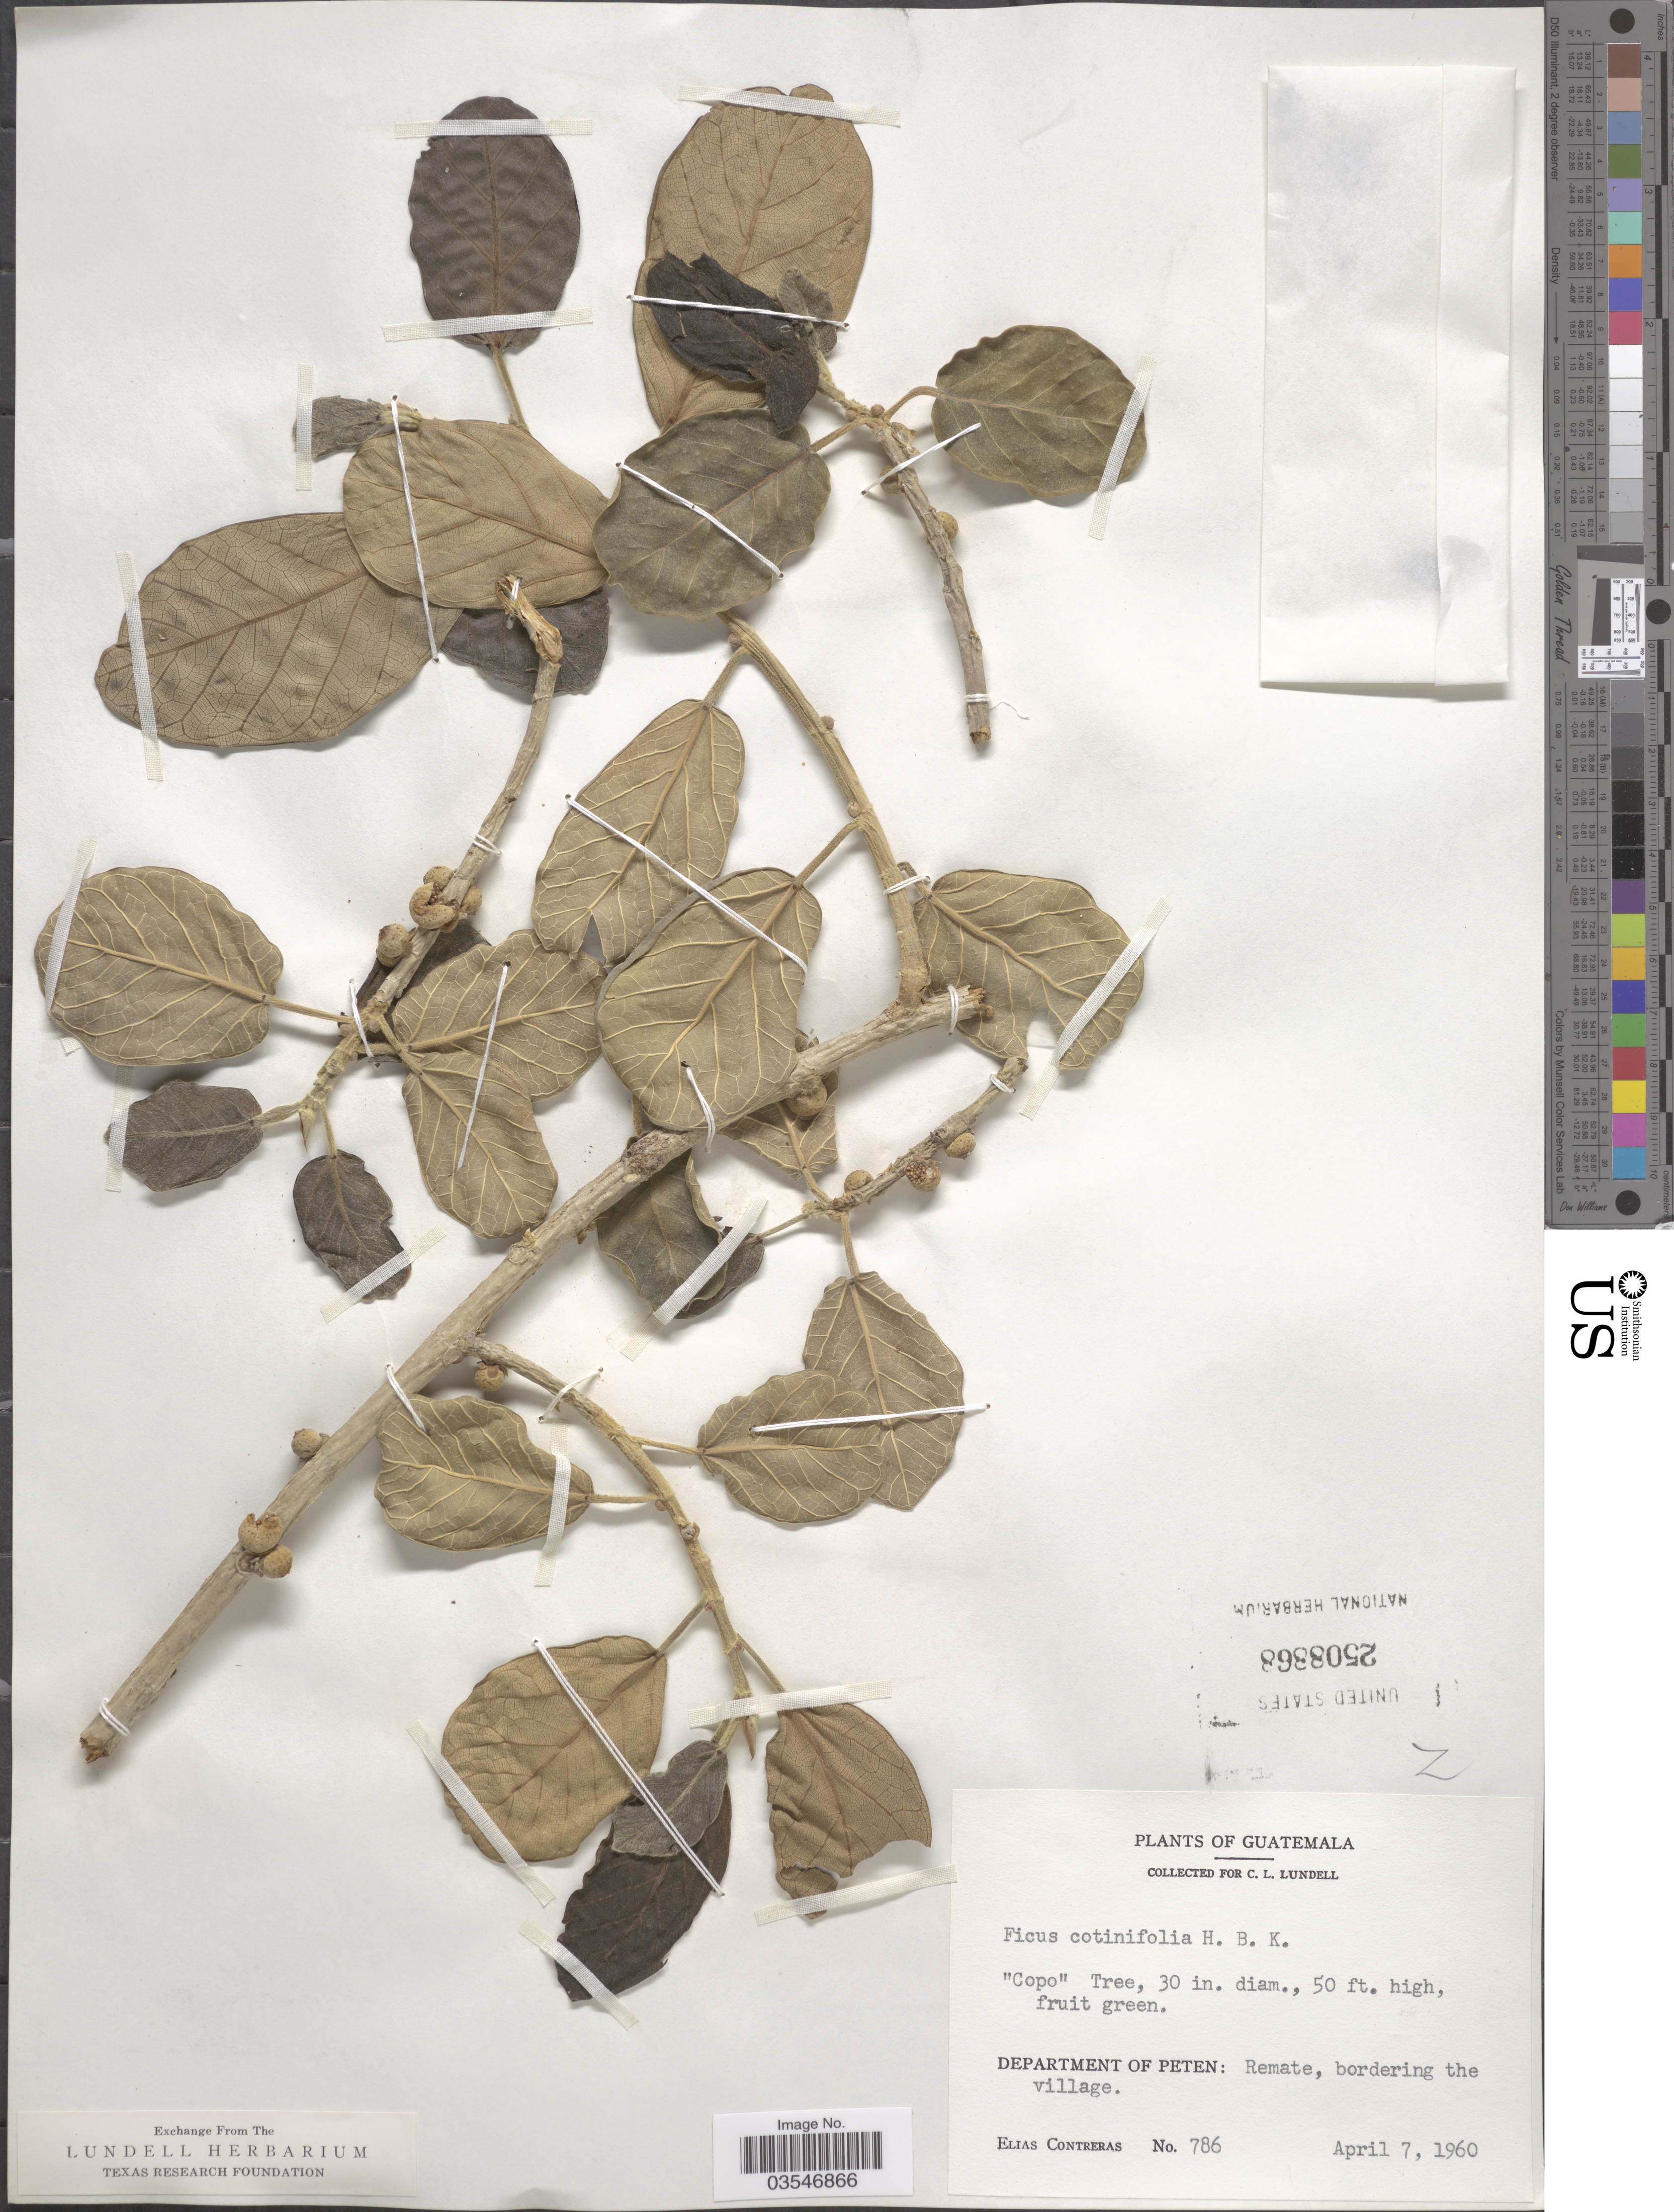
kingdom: Plantae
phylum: Tracheophyta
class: Magnoliopsida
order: Rosales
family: Moraceae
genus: Ficus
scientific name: Ficus cotinifolia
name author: Kunth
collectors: E. Contreras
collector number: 786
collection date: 1960-04-07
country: Guatemala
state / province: El Peten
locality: Department of Peten: Remate, bordering the village.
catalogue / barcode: US 2508868